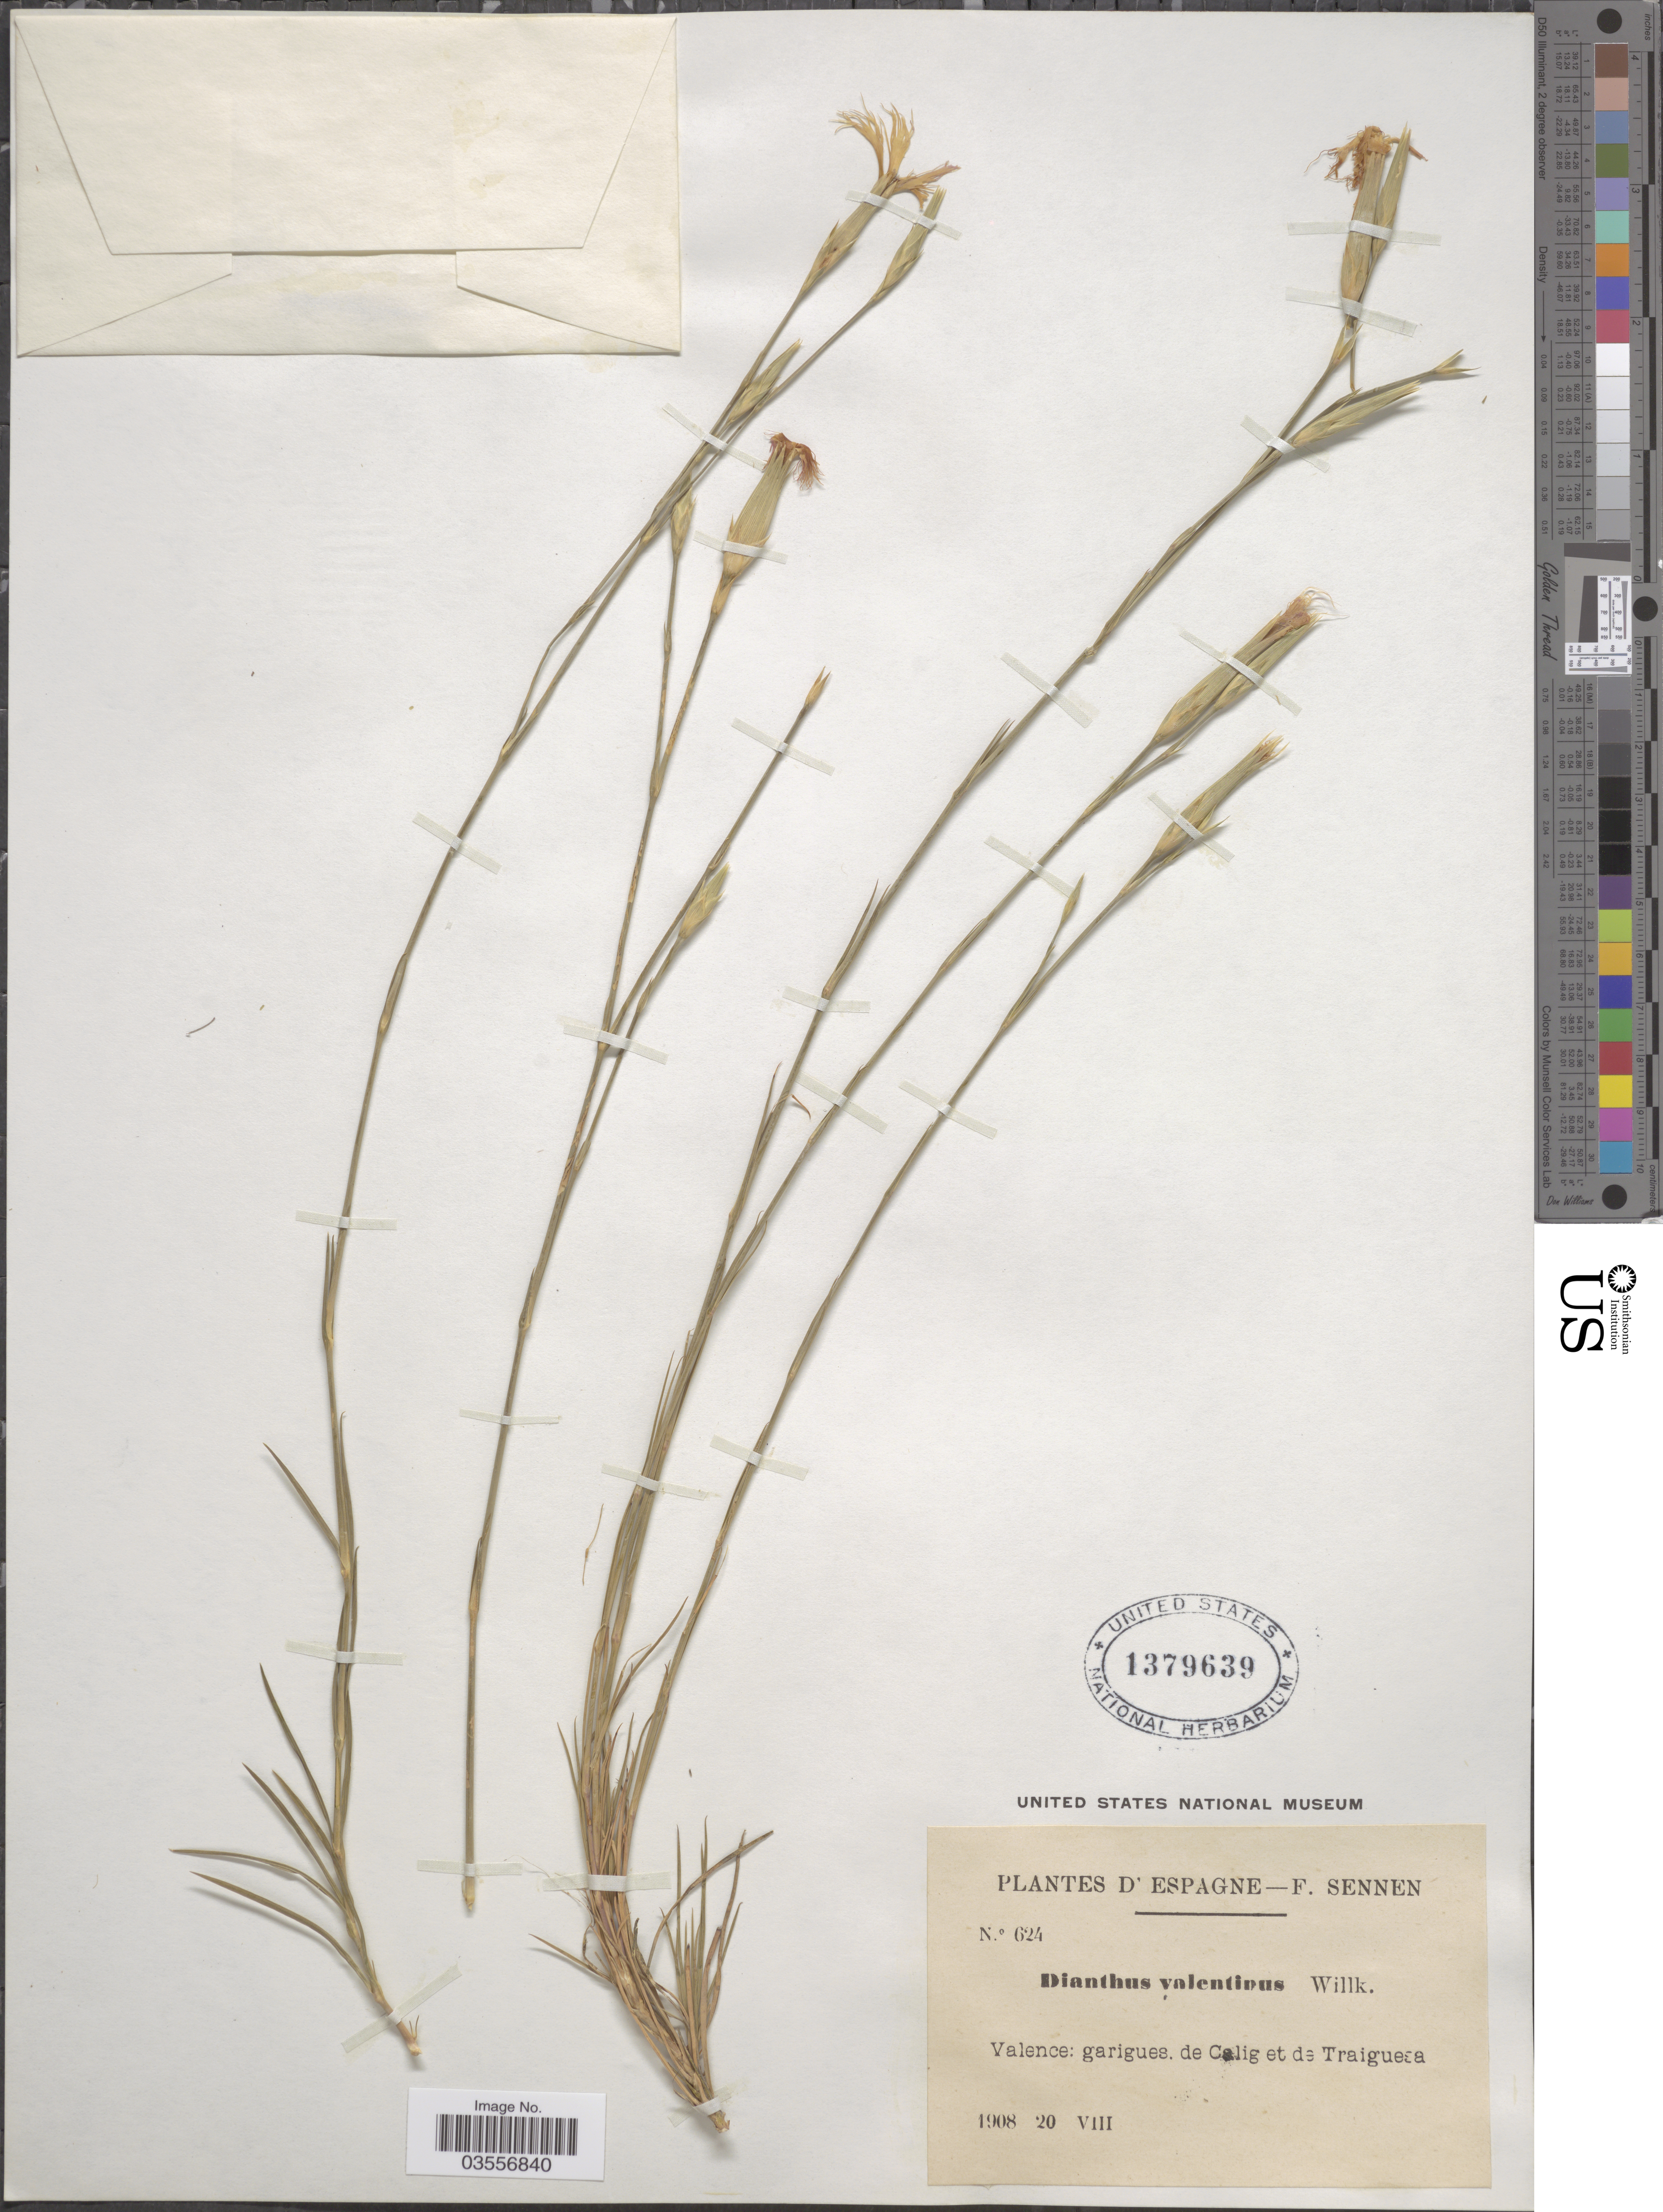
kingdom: Plantae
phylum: Tracheophyta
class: Magnoliopsida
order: Caryophyllales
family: Caryophyllaceae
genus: Dianthus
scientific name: Dianthus valentinus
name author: Willk.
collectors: E. Sennen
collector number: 624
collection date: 1908-08-20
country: Spain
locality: Espagne. Valence: garigues. de Calig et de Traiguesa.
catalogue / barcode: US 1379639